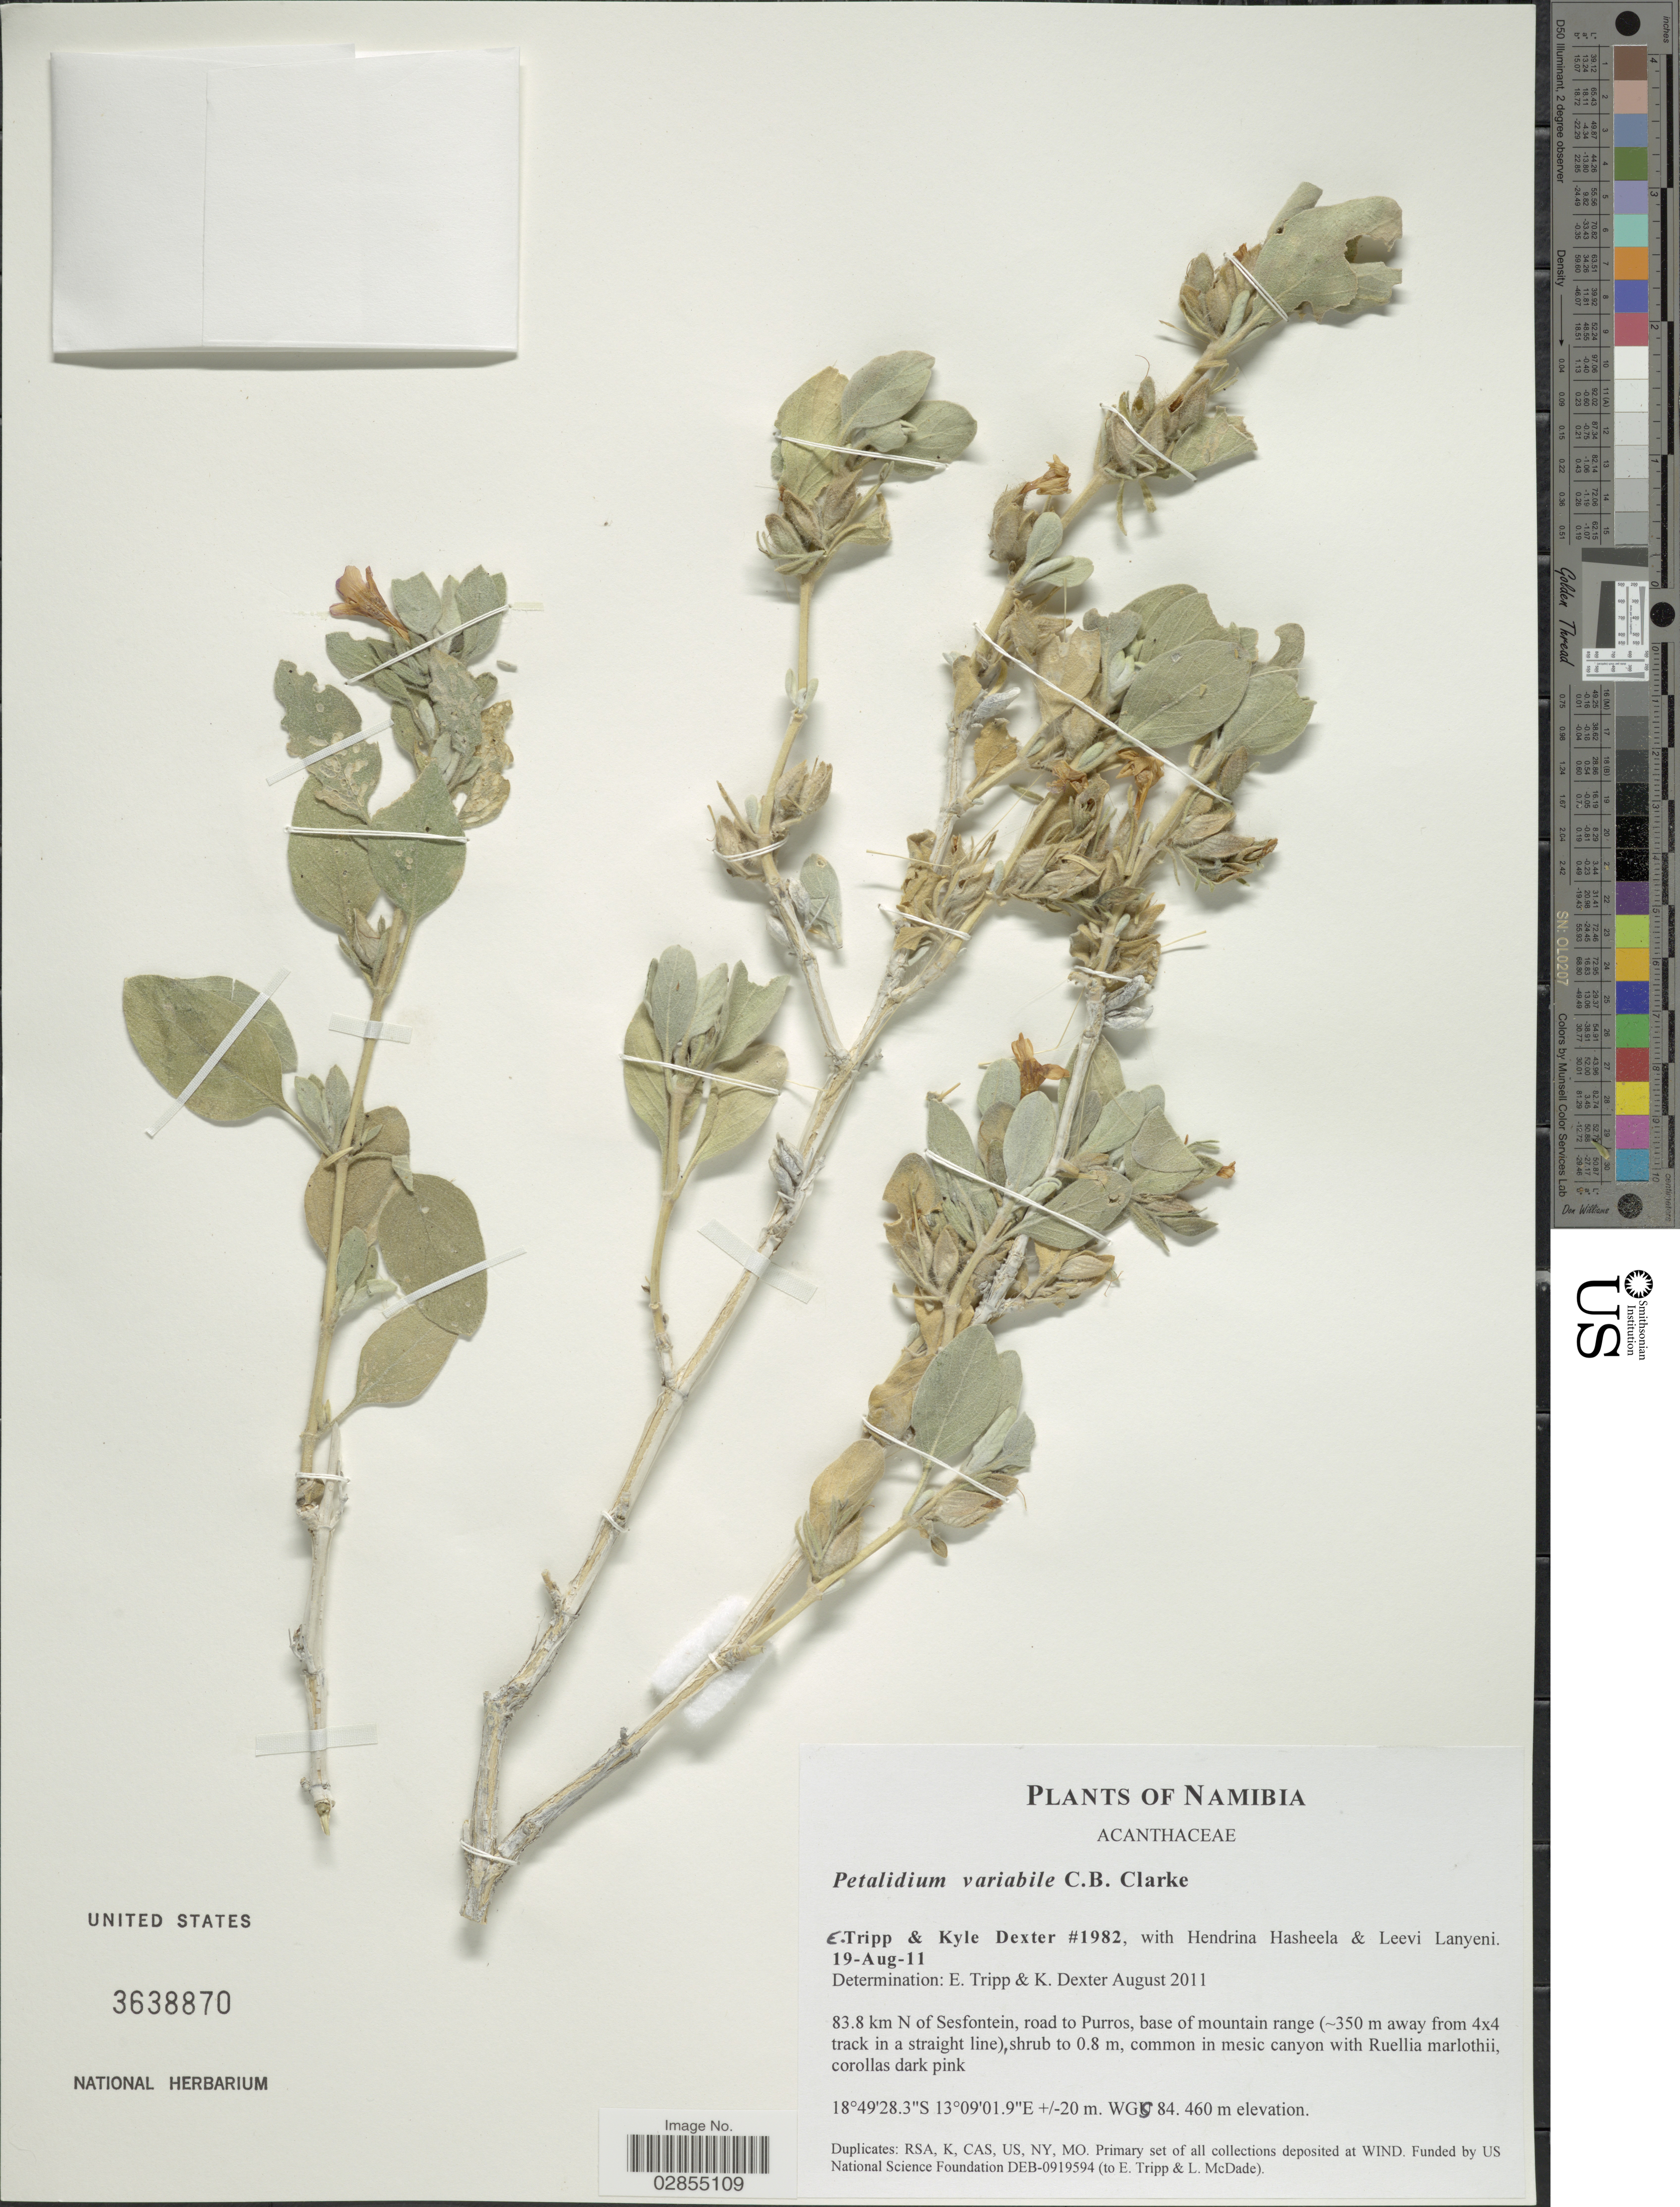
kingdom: Plantae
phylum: Tracheophyta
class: Magnoliopsida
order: Lamiales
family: Acanthaceae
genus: Petalidium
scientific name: Petalidium variabile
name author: C.B. Clarke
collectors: E. Tripp, K. Dexter, H. Hasheela & L. Lanyeni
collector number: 1982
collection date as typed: Transcribed d/m/y: 19/8/11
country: Namibia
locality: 83.8 km N of Sesfontein, road to Purros, base of mountain range (:350 m away from 4x4 track in a straight line).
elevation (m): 460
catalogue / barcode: US 3638870